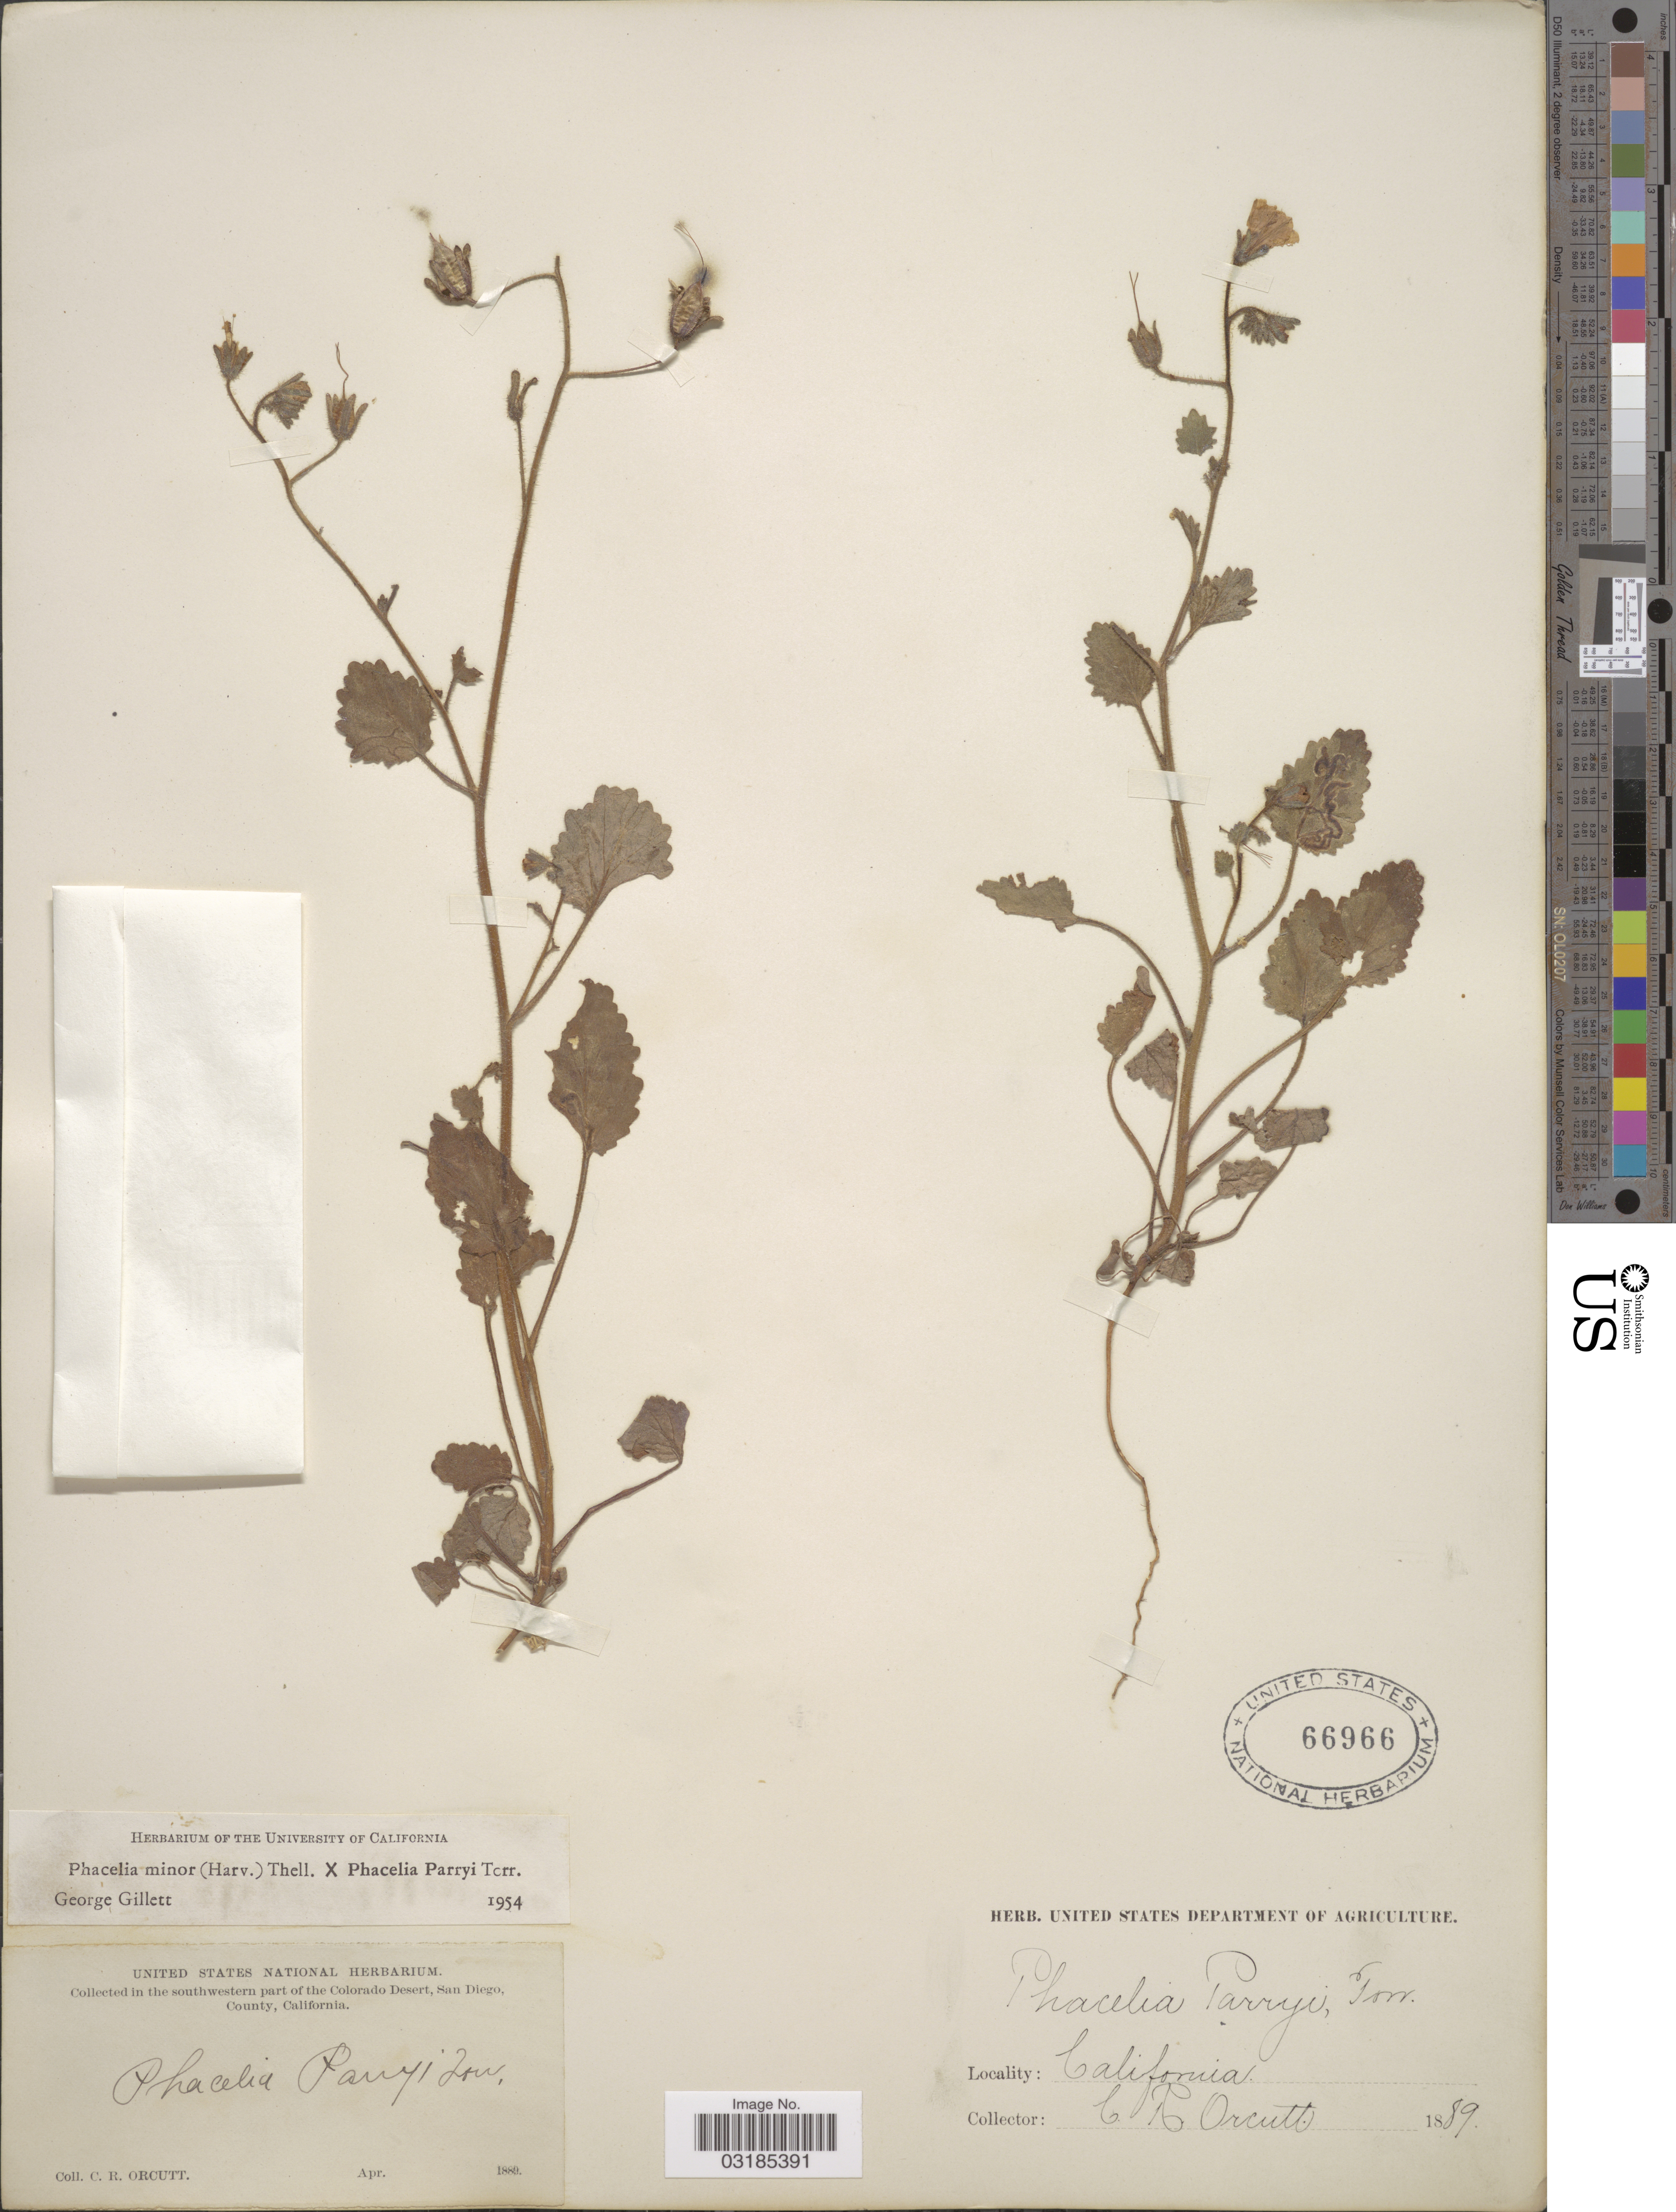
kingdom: Plantae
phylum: Tracheophyta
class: Magnoliopsida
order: Boraginales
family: Hydrophyllaceae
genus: Phacelia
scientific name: Phacelia minor x P. parryi Torr. in Emory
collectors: C. R. Orcutt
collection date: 1889-04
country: United States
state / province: California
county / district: San Diego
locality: In the Southwestern part of the Colorado Desert, San Diego, County.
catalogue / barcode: US 66966